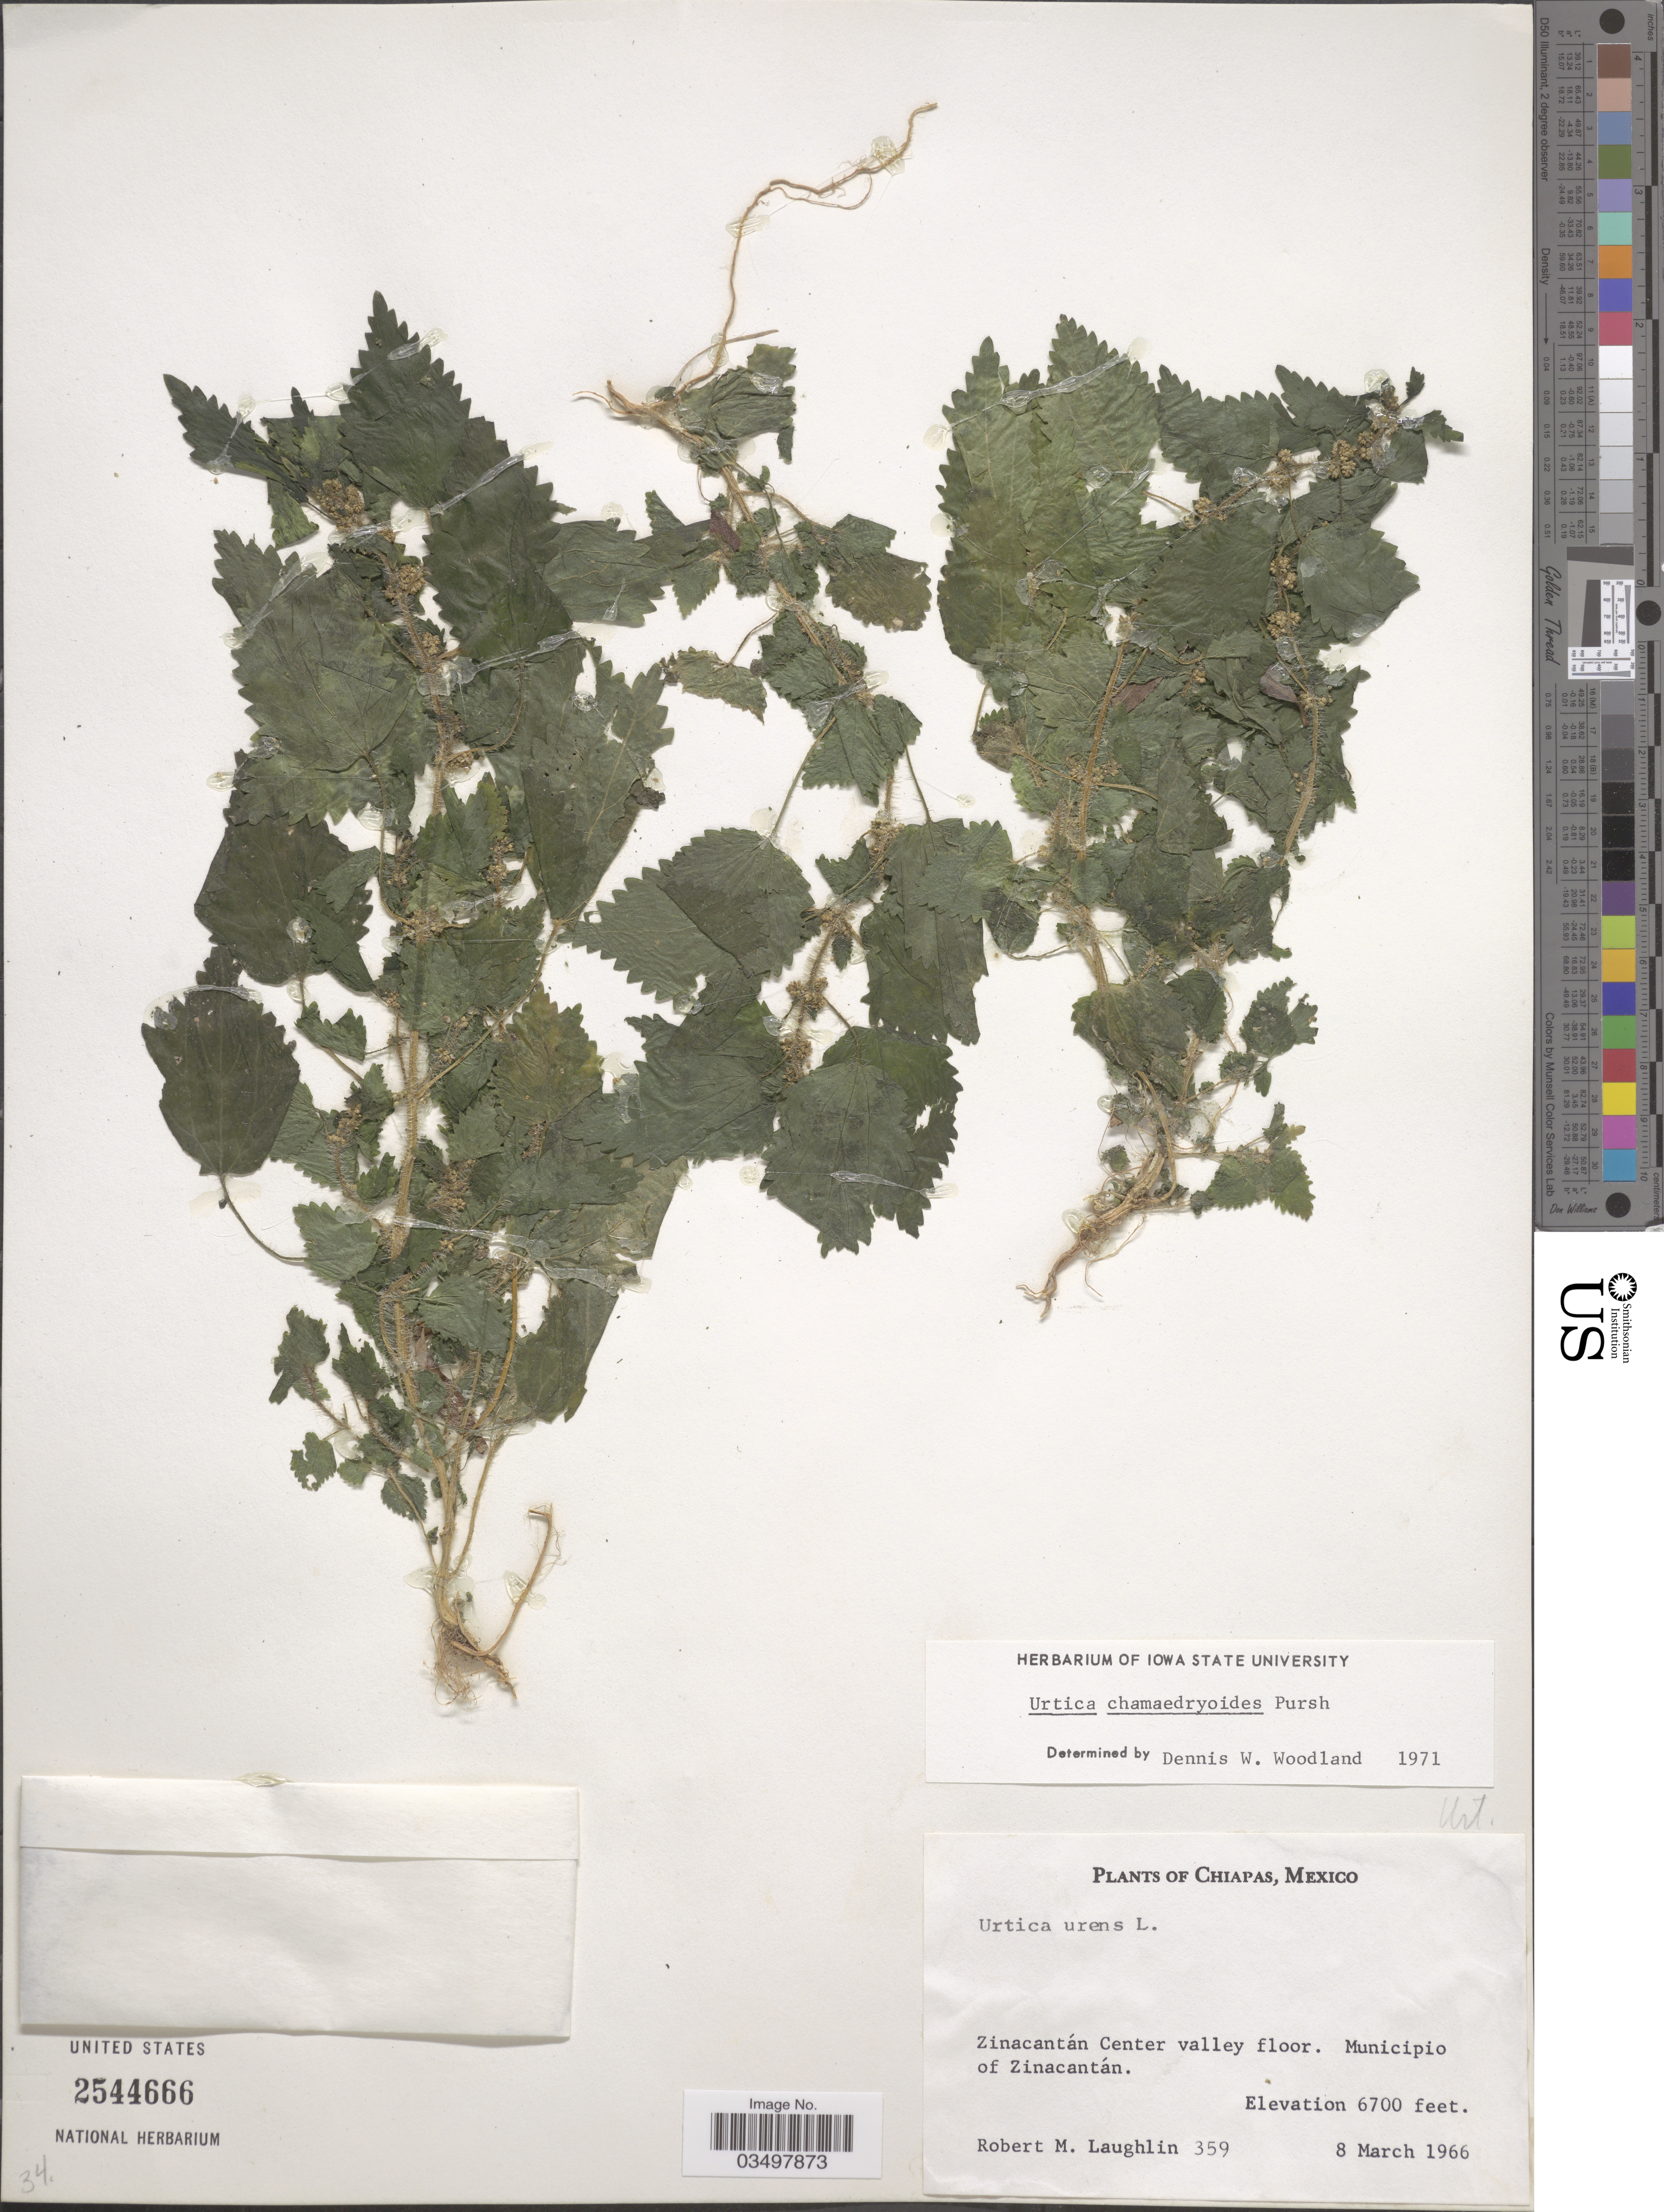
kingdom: Plantae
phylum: Tracheophyta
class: Magnoliopsida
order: Rosales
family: Urticaceae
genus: Urtica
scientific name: Urtica chamaedryoides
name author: Pursh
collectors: R. M. Laughlin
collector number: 359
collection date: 1966-03-08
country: Mexico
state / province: Chiapas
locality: Zinacantán Center valley floor. Municipio of Zinacantán.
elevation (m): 2042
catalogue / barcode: US 2544666